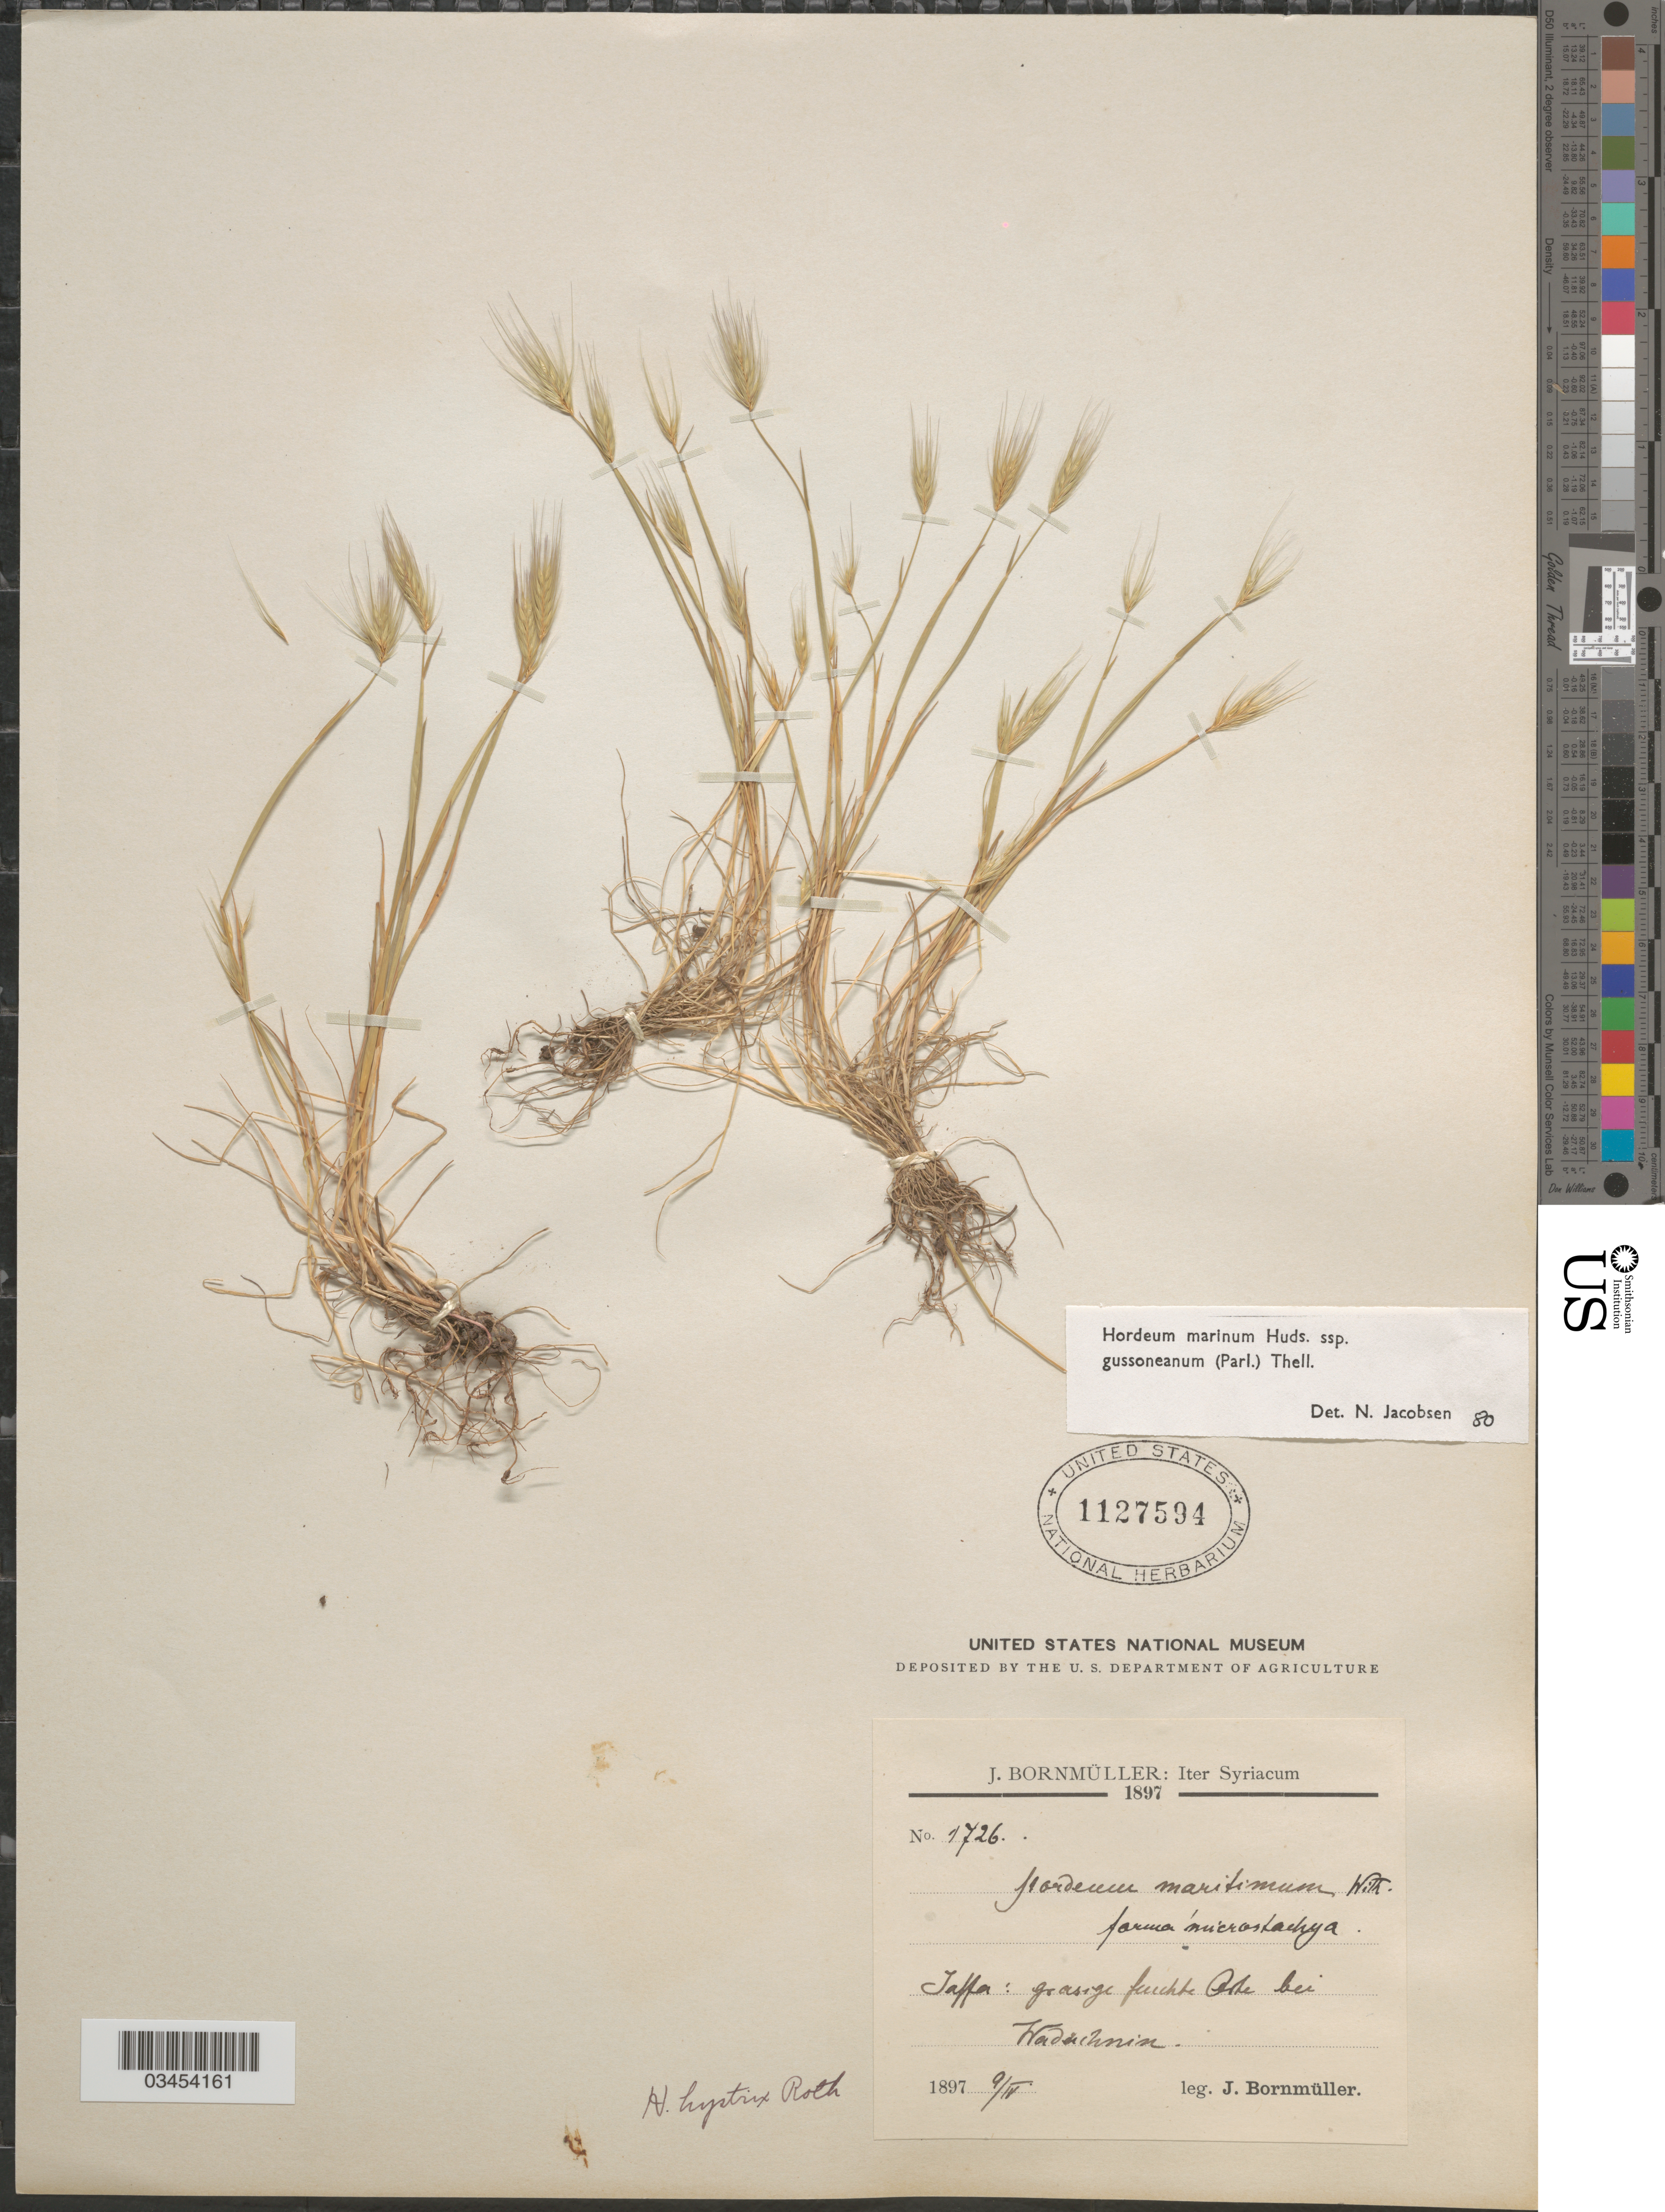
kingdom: Plantae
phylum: Tracheophyta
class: Liliopsida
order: Poales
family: Poaceae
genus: Hordeum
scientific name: Hordeum marinum subsp. gussoneanum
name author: (Parl.) Thell.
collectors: J. Bornmüller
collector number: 1726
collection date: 1897-04-09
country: Syria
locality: Iter Syriacum. Taffa : Grasige [illegible text] bei Wadichanin.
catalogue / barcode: US 1127594